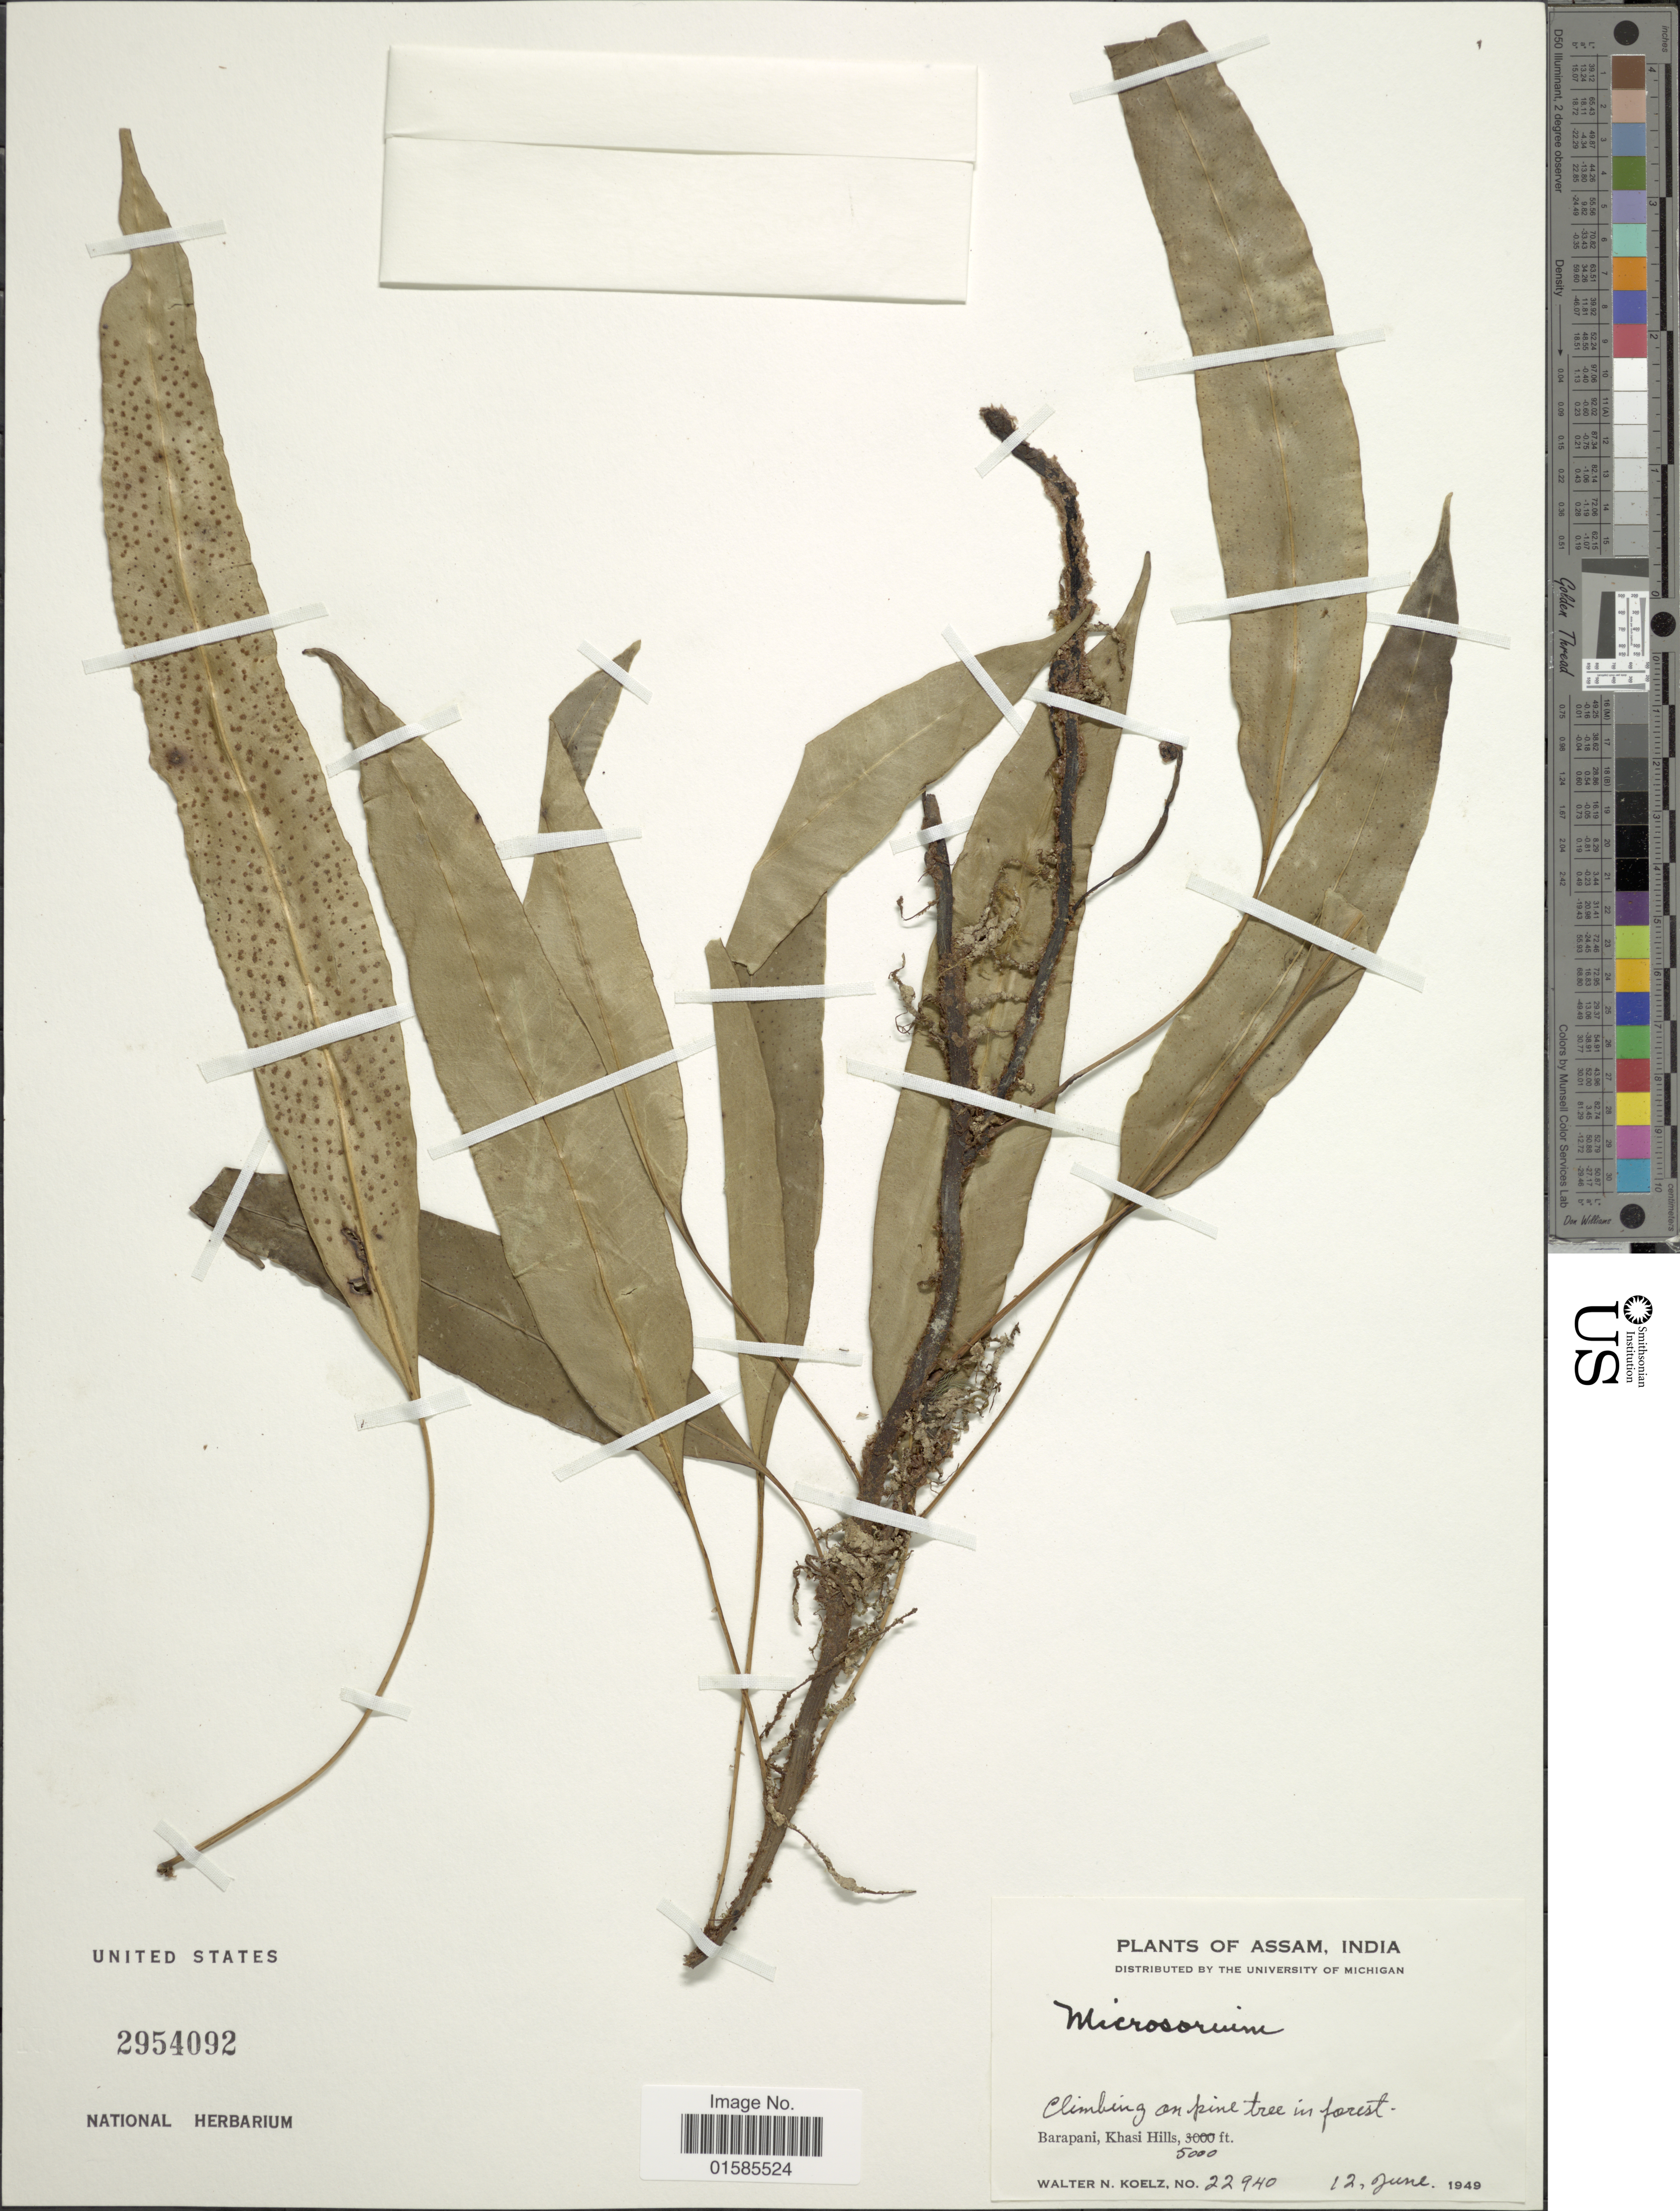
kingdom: Plantae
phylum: Tracheophyta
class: Polypodiopsida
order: Polypodiales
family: Polypodiaceae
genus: Leptochilus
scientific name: Leptochilus sp.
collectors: W. N. Koelz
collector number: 22940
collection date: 1949-06-12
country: India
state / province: Meghalaya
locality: Assam, India, Barapani, Khasi Hills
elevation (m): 1524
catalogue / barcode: US 2954092